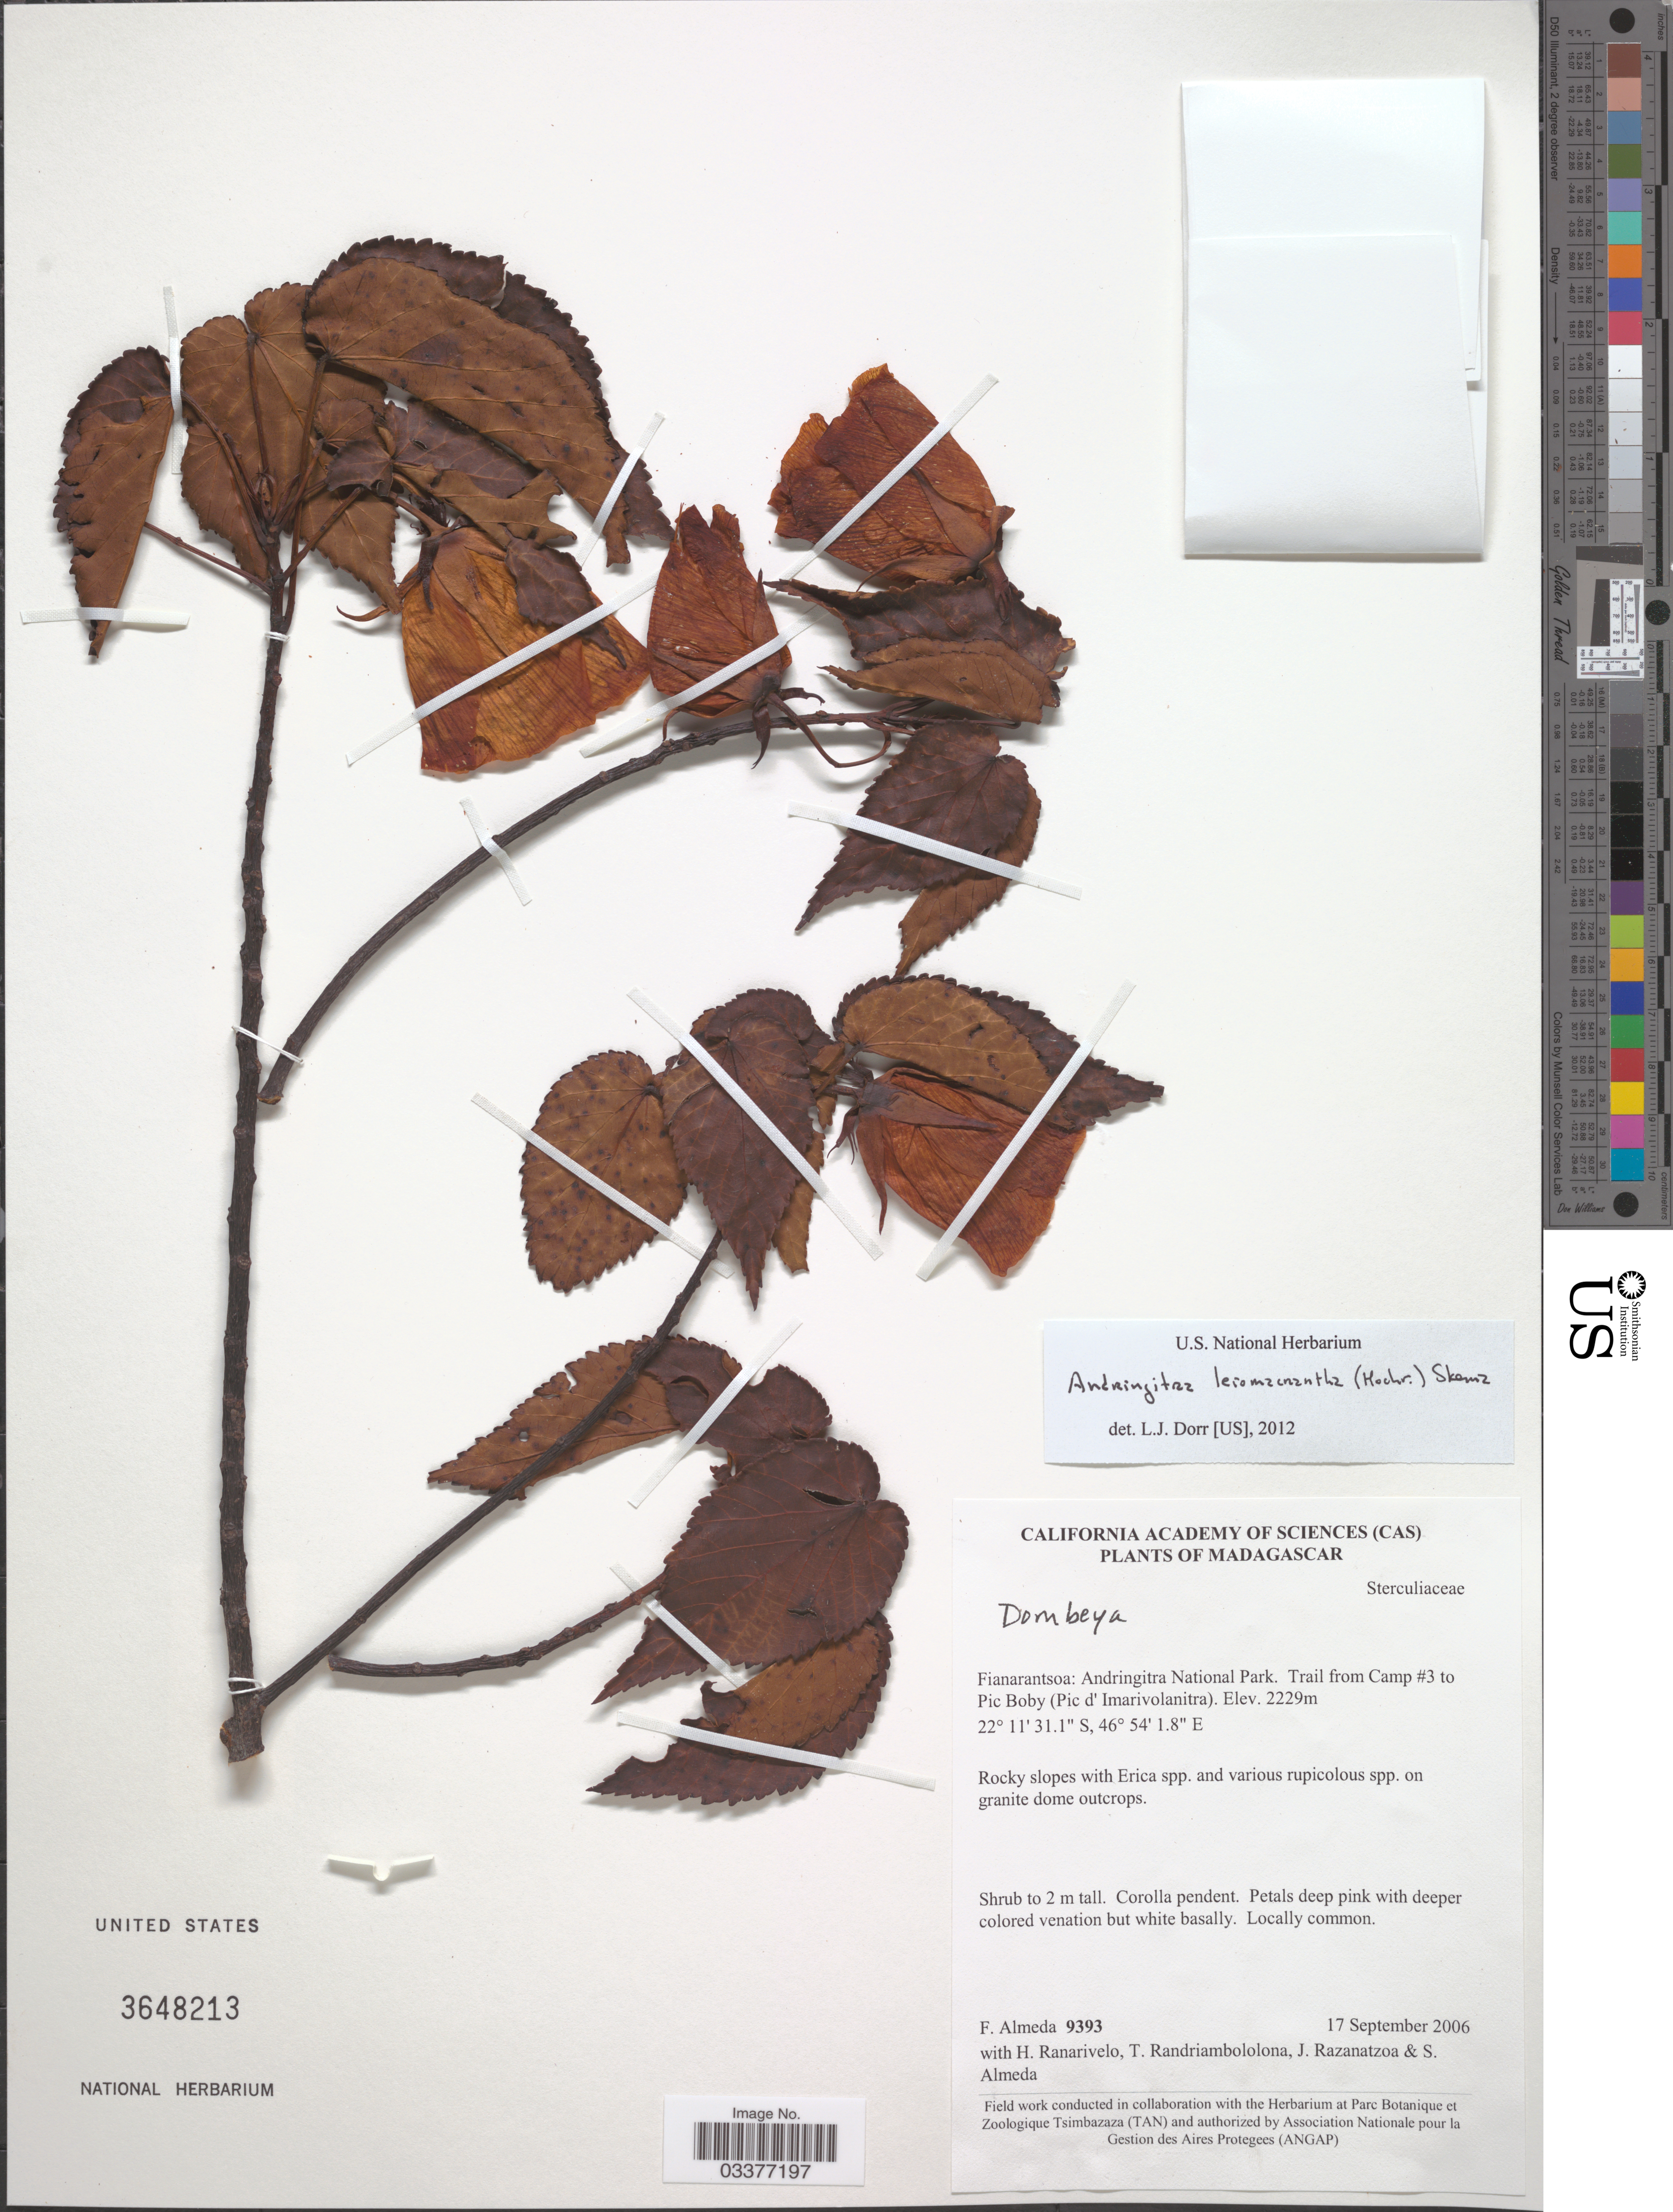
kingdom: Plantae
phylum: Tracheophyta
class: Magnoliopsida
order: Malvales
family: Malvaceae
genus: Andringitra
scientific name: Andringitra leiomacrantha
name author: (Hochr.) Skema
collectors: F. Almeda, H. Ranarivelo, T. Randriambololona, J. Razanatzoa & S. Almeda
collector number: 9393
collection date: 2006-09-17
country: Madagascar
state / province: Haute Matsiatra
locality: Andringitra National Park. Trail from Camp #3 to Pic Boby (Pic d'Imarivolanitra).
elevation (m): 2229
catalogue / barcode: US 3648213